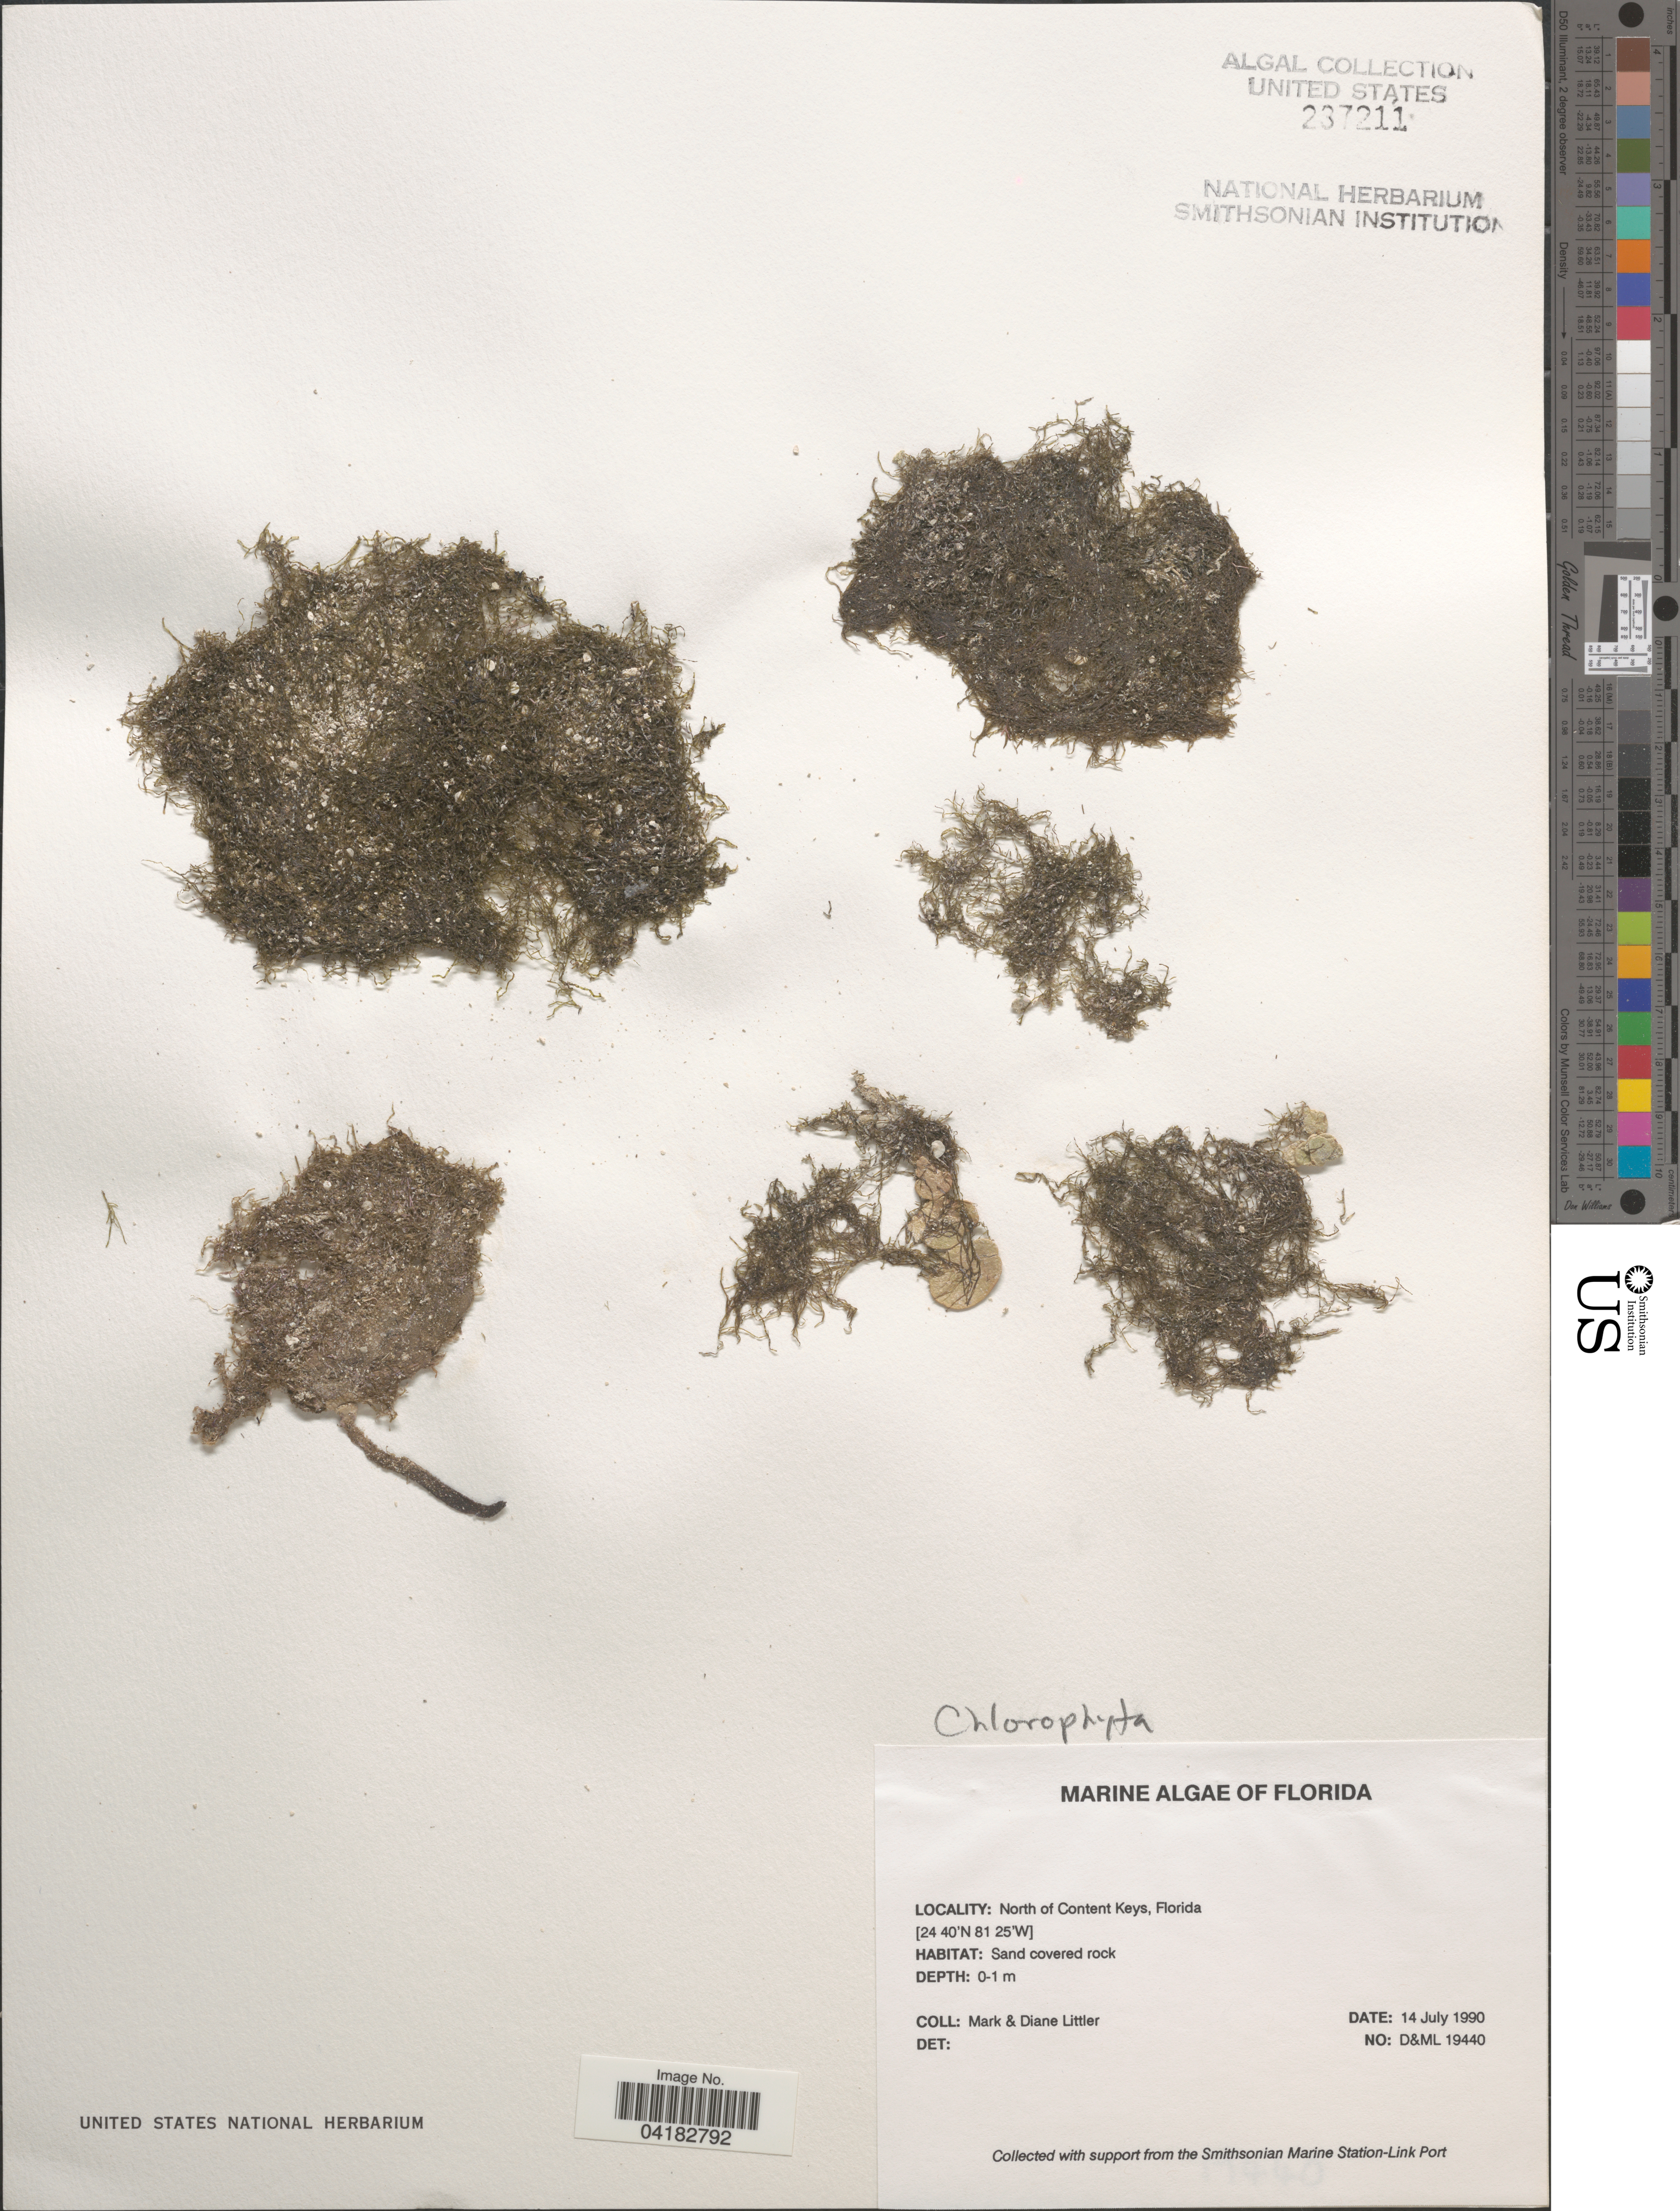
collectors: M. Littler & D. S. Littler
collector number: D&ML19440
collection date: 1990-07-14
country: United States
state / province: Florida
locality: North of Content Keys.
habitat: Sand covered rock.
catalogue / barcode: US 237211